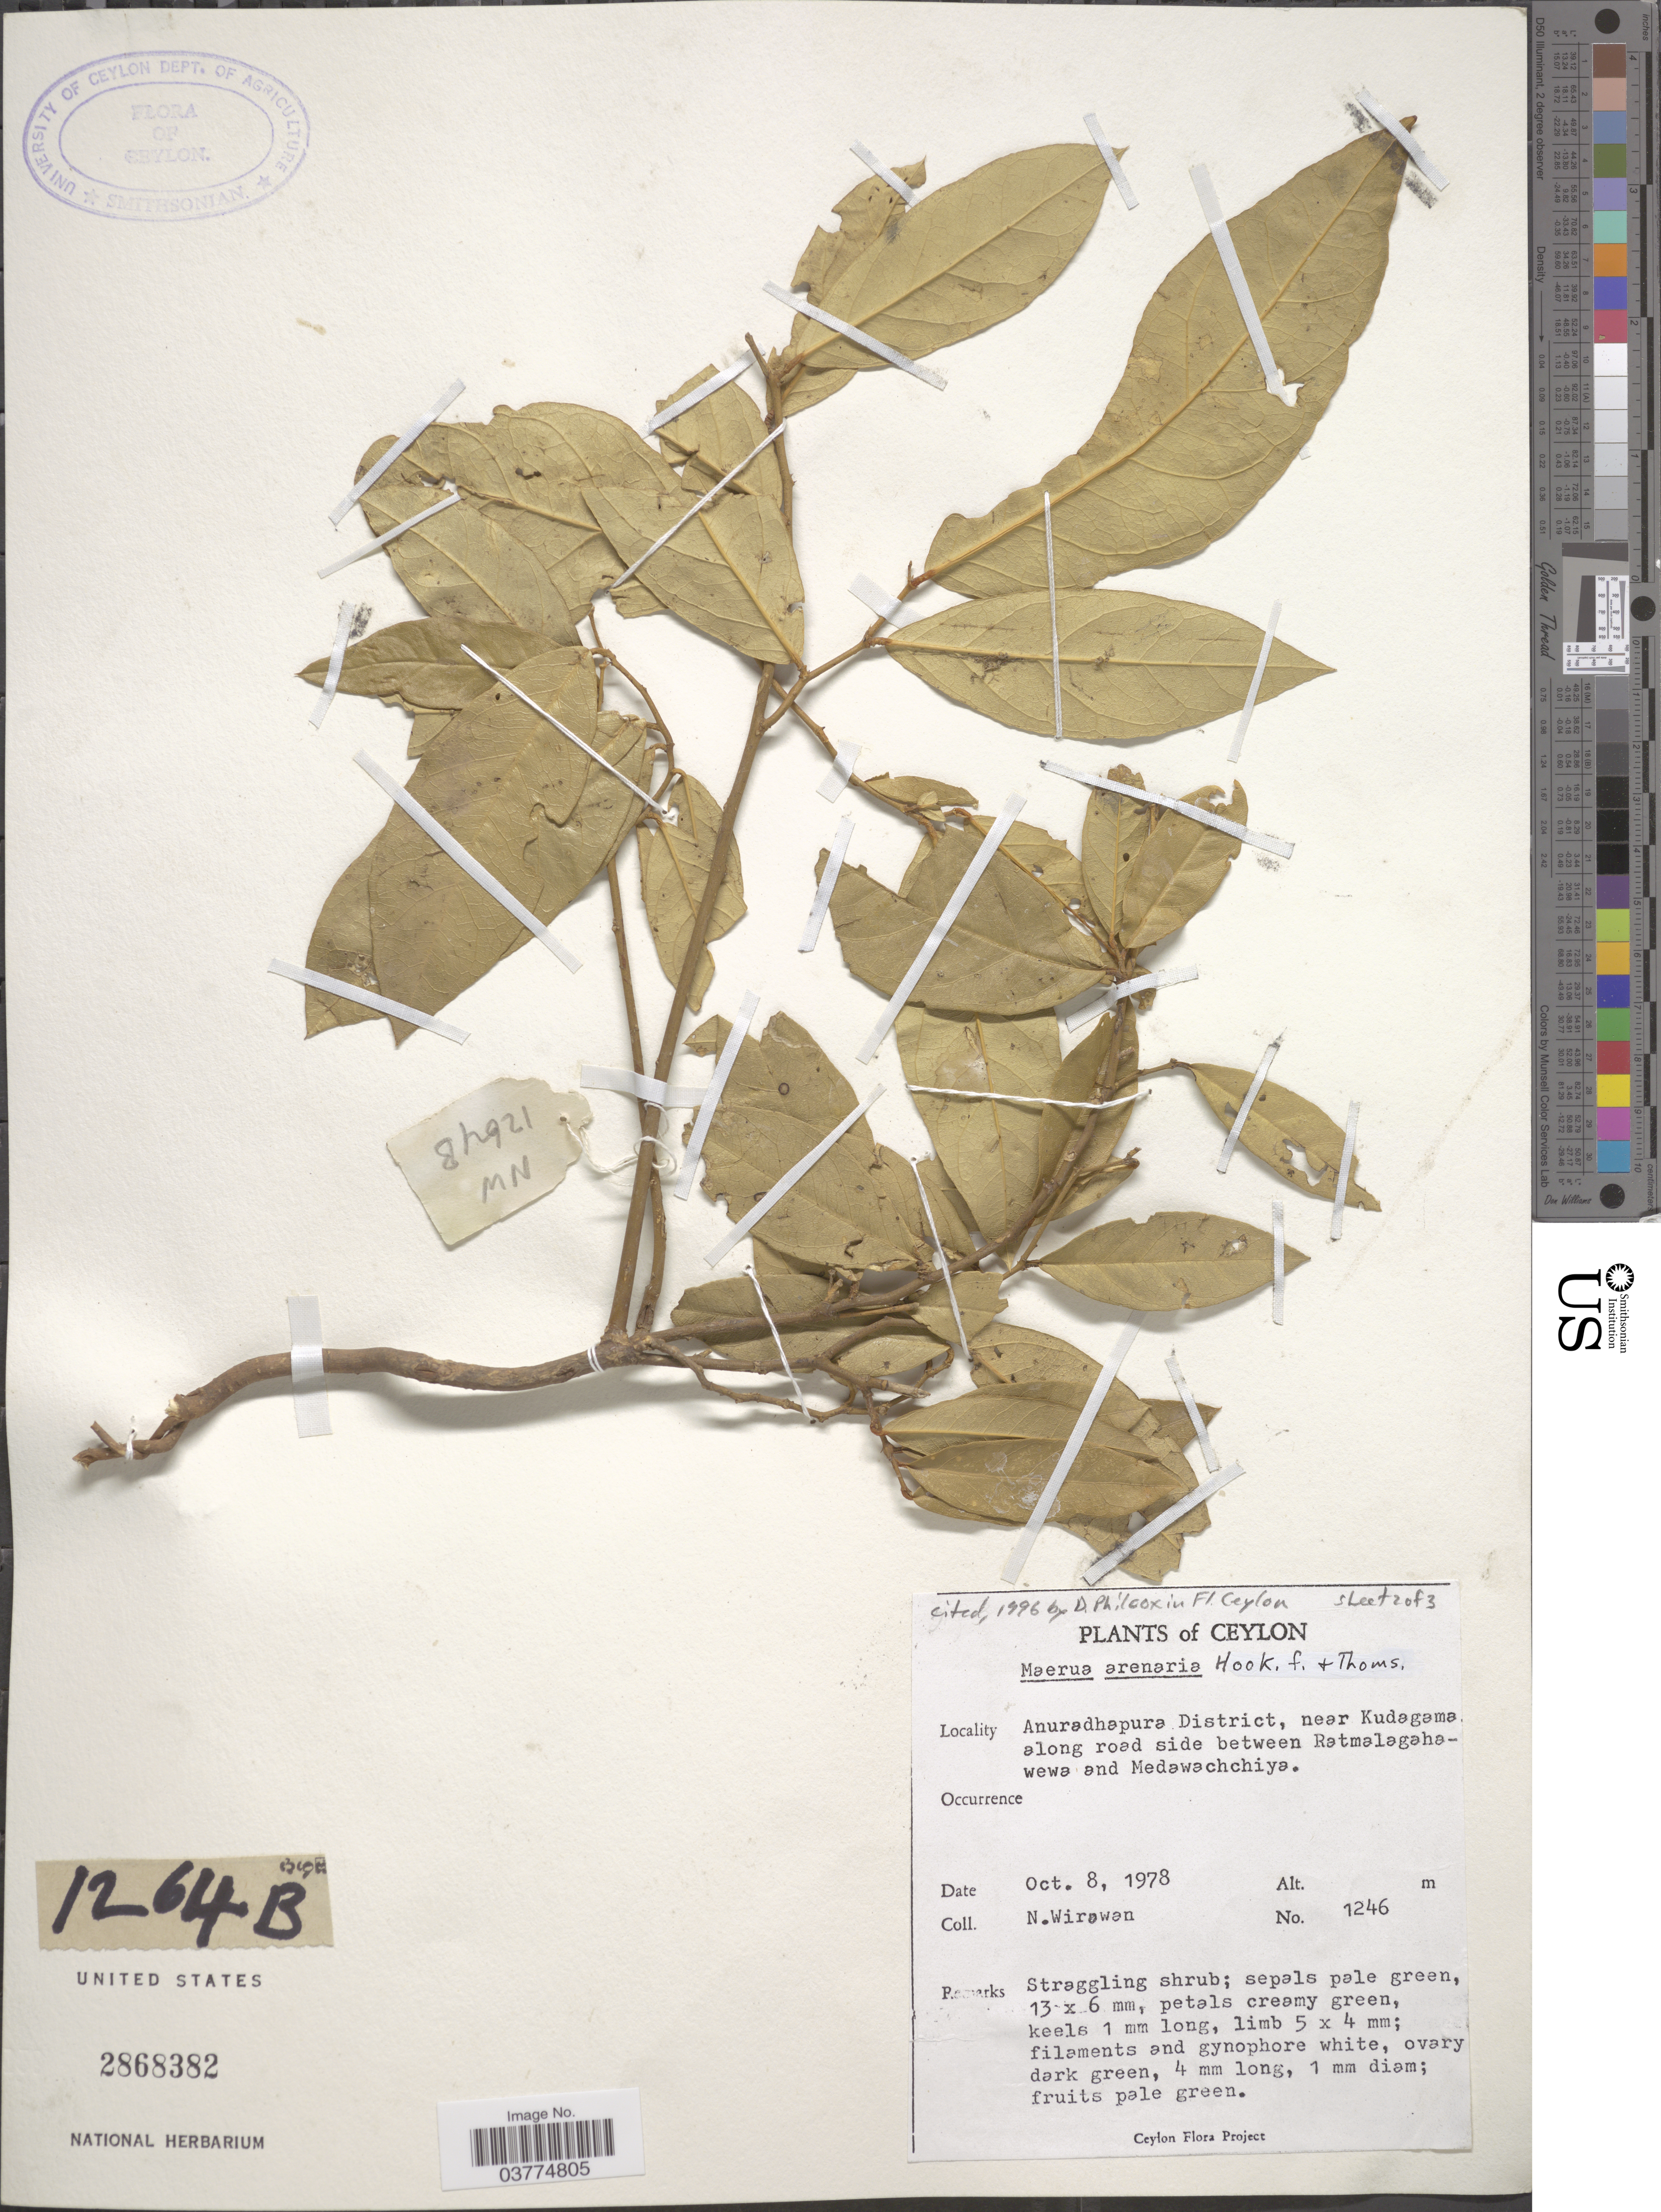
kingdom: Plantae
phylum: Tracheophyta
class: Magnoliopsida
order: Brassicales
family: Capparaceae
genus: Maerua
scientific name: Maerua arenaria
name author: Hook. f. & Thomson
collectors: N. Wirawan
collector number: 1246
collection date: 1978-10-08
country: Sri Lanka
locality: Ceylon. Anuradhapura District, near Kudagama along road side between Ratmalagahawewa and Medawachchiya.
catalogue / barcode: US 2868382